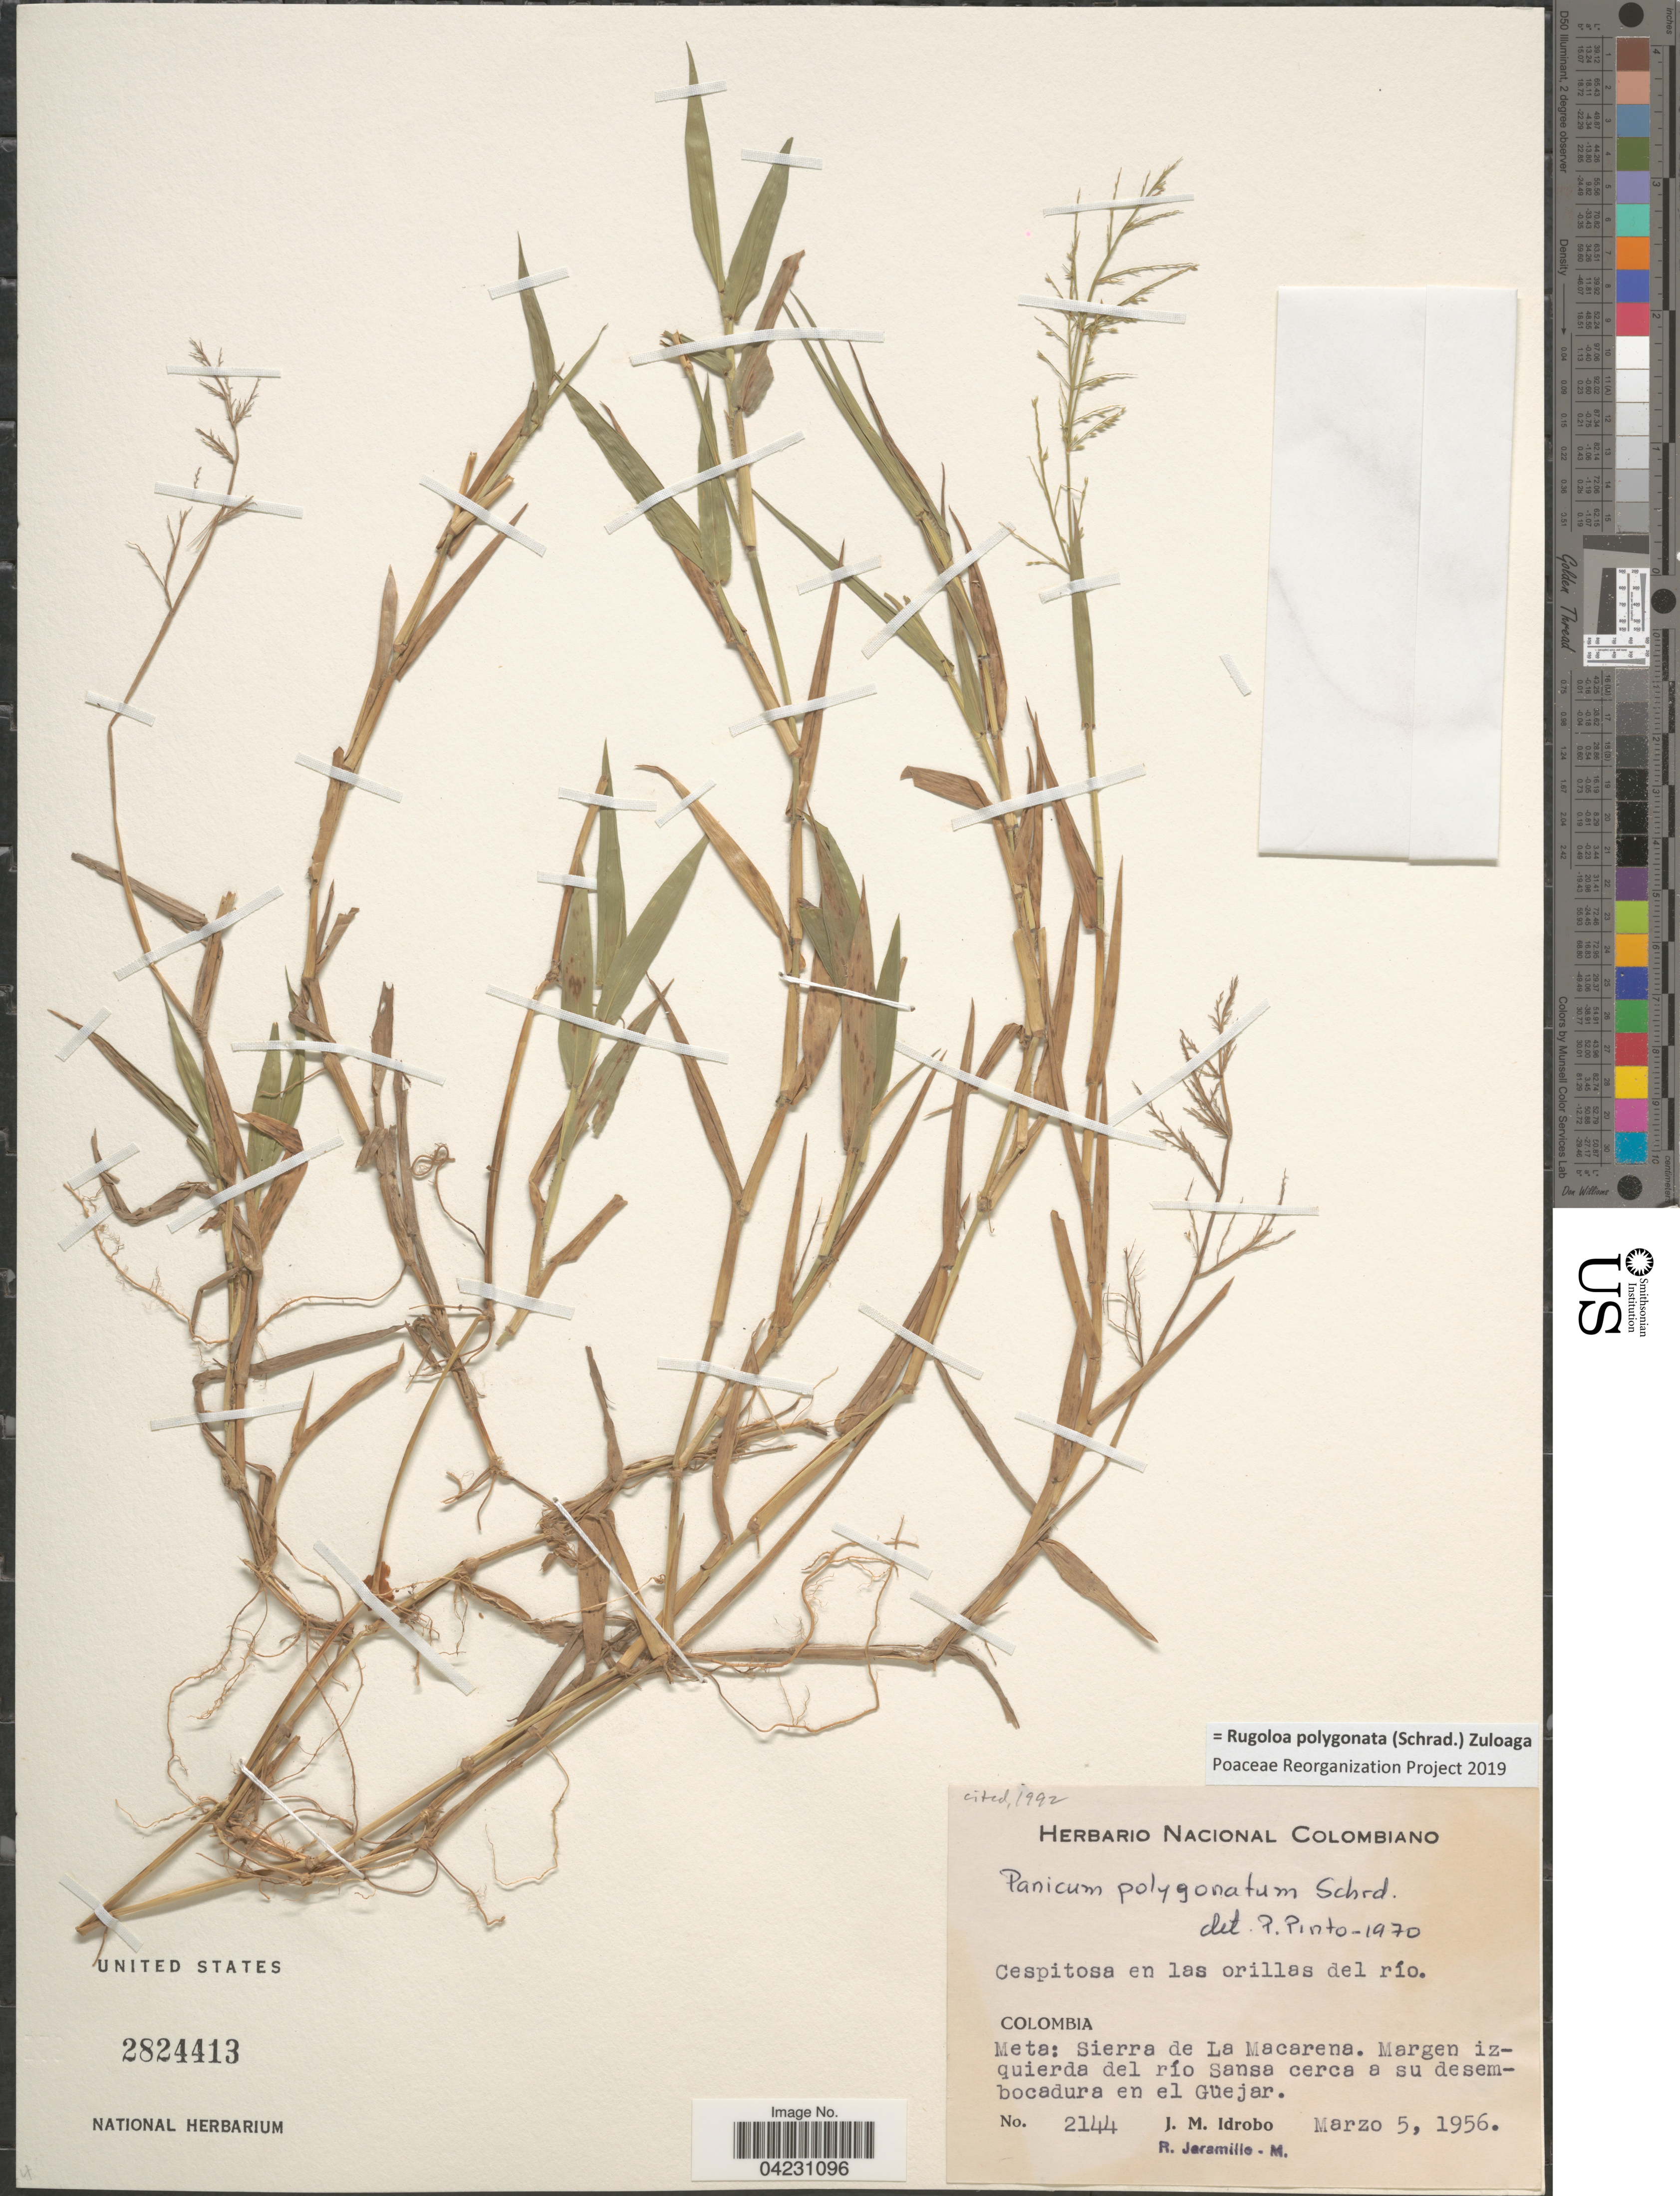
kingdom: Plantae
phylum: Tracheophyta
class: Liliopsida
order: Poales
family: Poaceae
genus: Rugoloa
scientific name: Rugoloa polygonata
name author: (Schrad.) Zuloaga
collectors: J. M. Idrobo & R. Jaramillo M.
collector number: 2144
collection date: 1956-03-05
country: Colombia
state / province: Meta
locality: Meta: Sierra de La Macarena. Margen izquierda del río Sansa cerca a su desembocadura en el Güejar.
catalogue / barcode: US 2824413